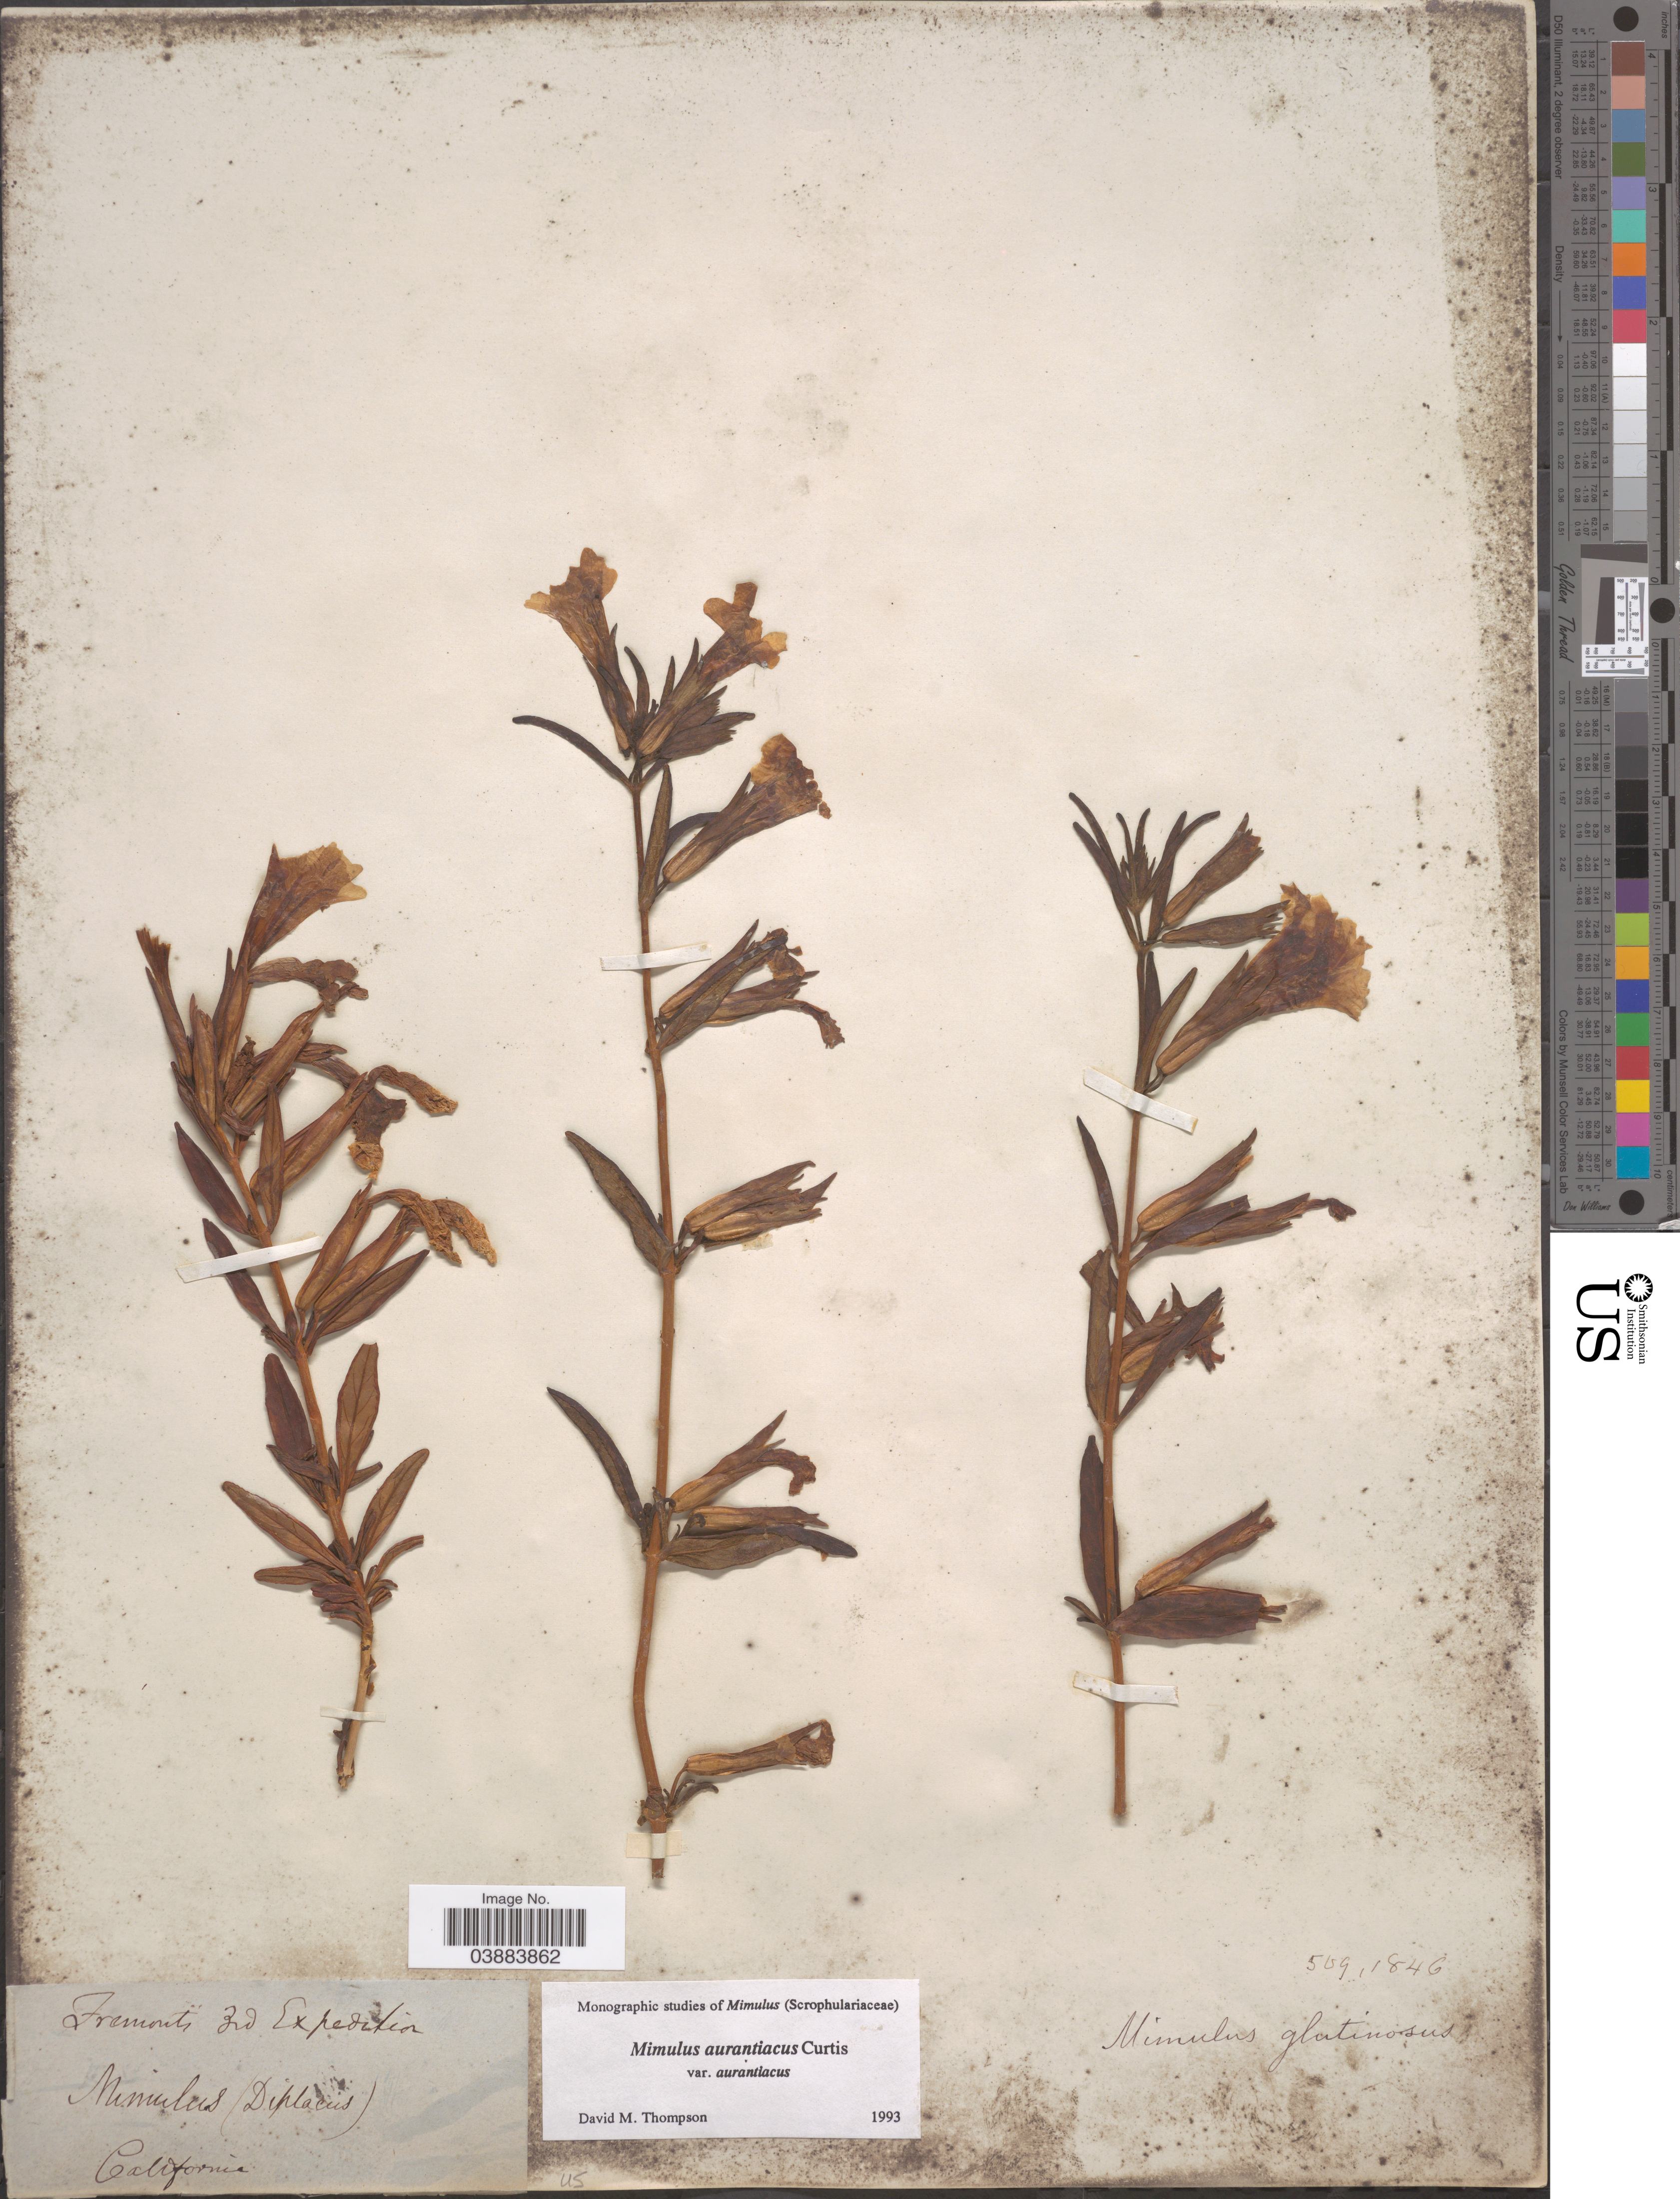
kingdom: Plantae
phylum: Tracheophyta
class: Magnoliopsida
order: Lamiales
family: Phrymaceae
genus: Diplacus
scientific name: Diplacus aurantiacus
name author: (Curtis) Jeps.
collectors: Fremont Exped.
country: United States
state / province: California